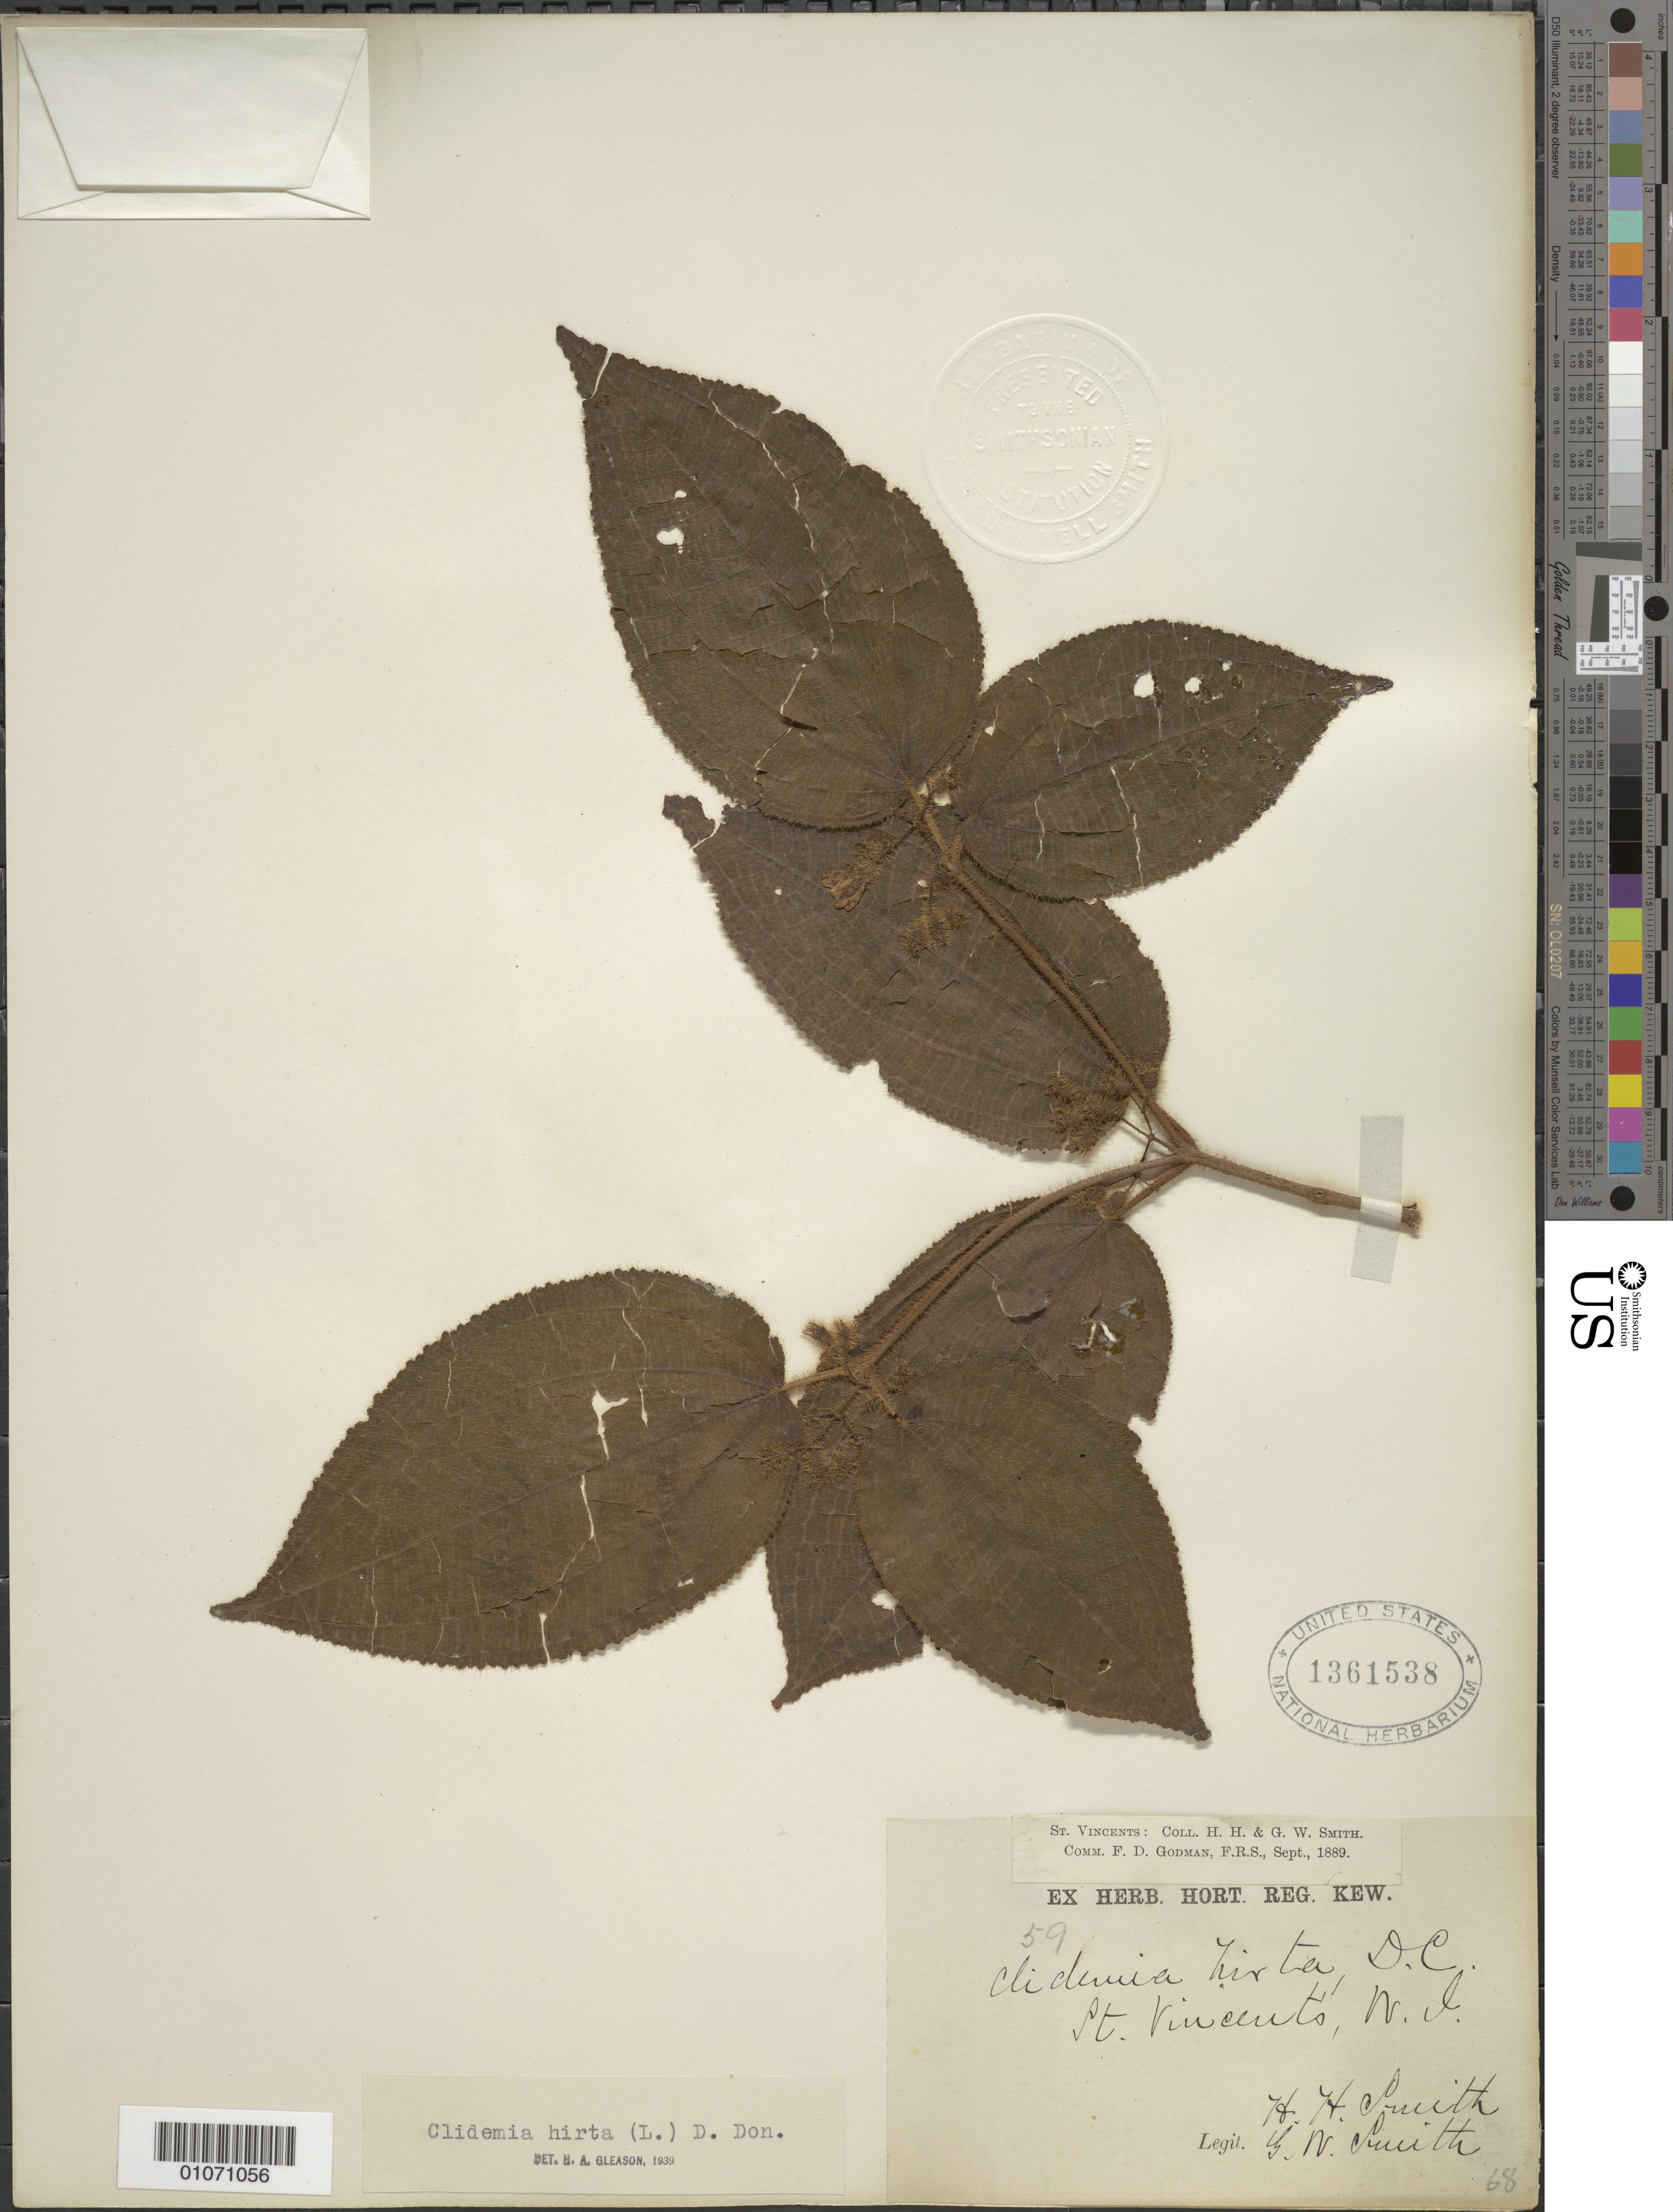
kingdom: Plantae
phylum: Tracheophyta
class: Magnoliopsida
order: Myrtales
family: Melastomataceae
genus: Clidemia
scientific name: Clidemia hirta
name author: (L.) D. Don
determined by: Gleason, H. A.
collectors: H. H. Smith & G. Smith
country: St. Vincent - Grenadines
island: St. Vincent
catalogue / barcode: US 1361538